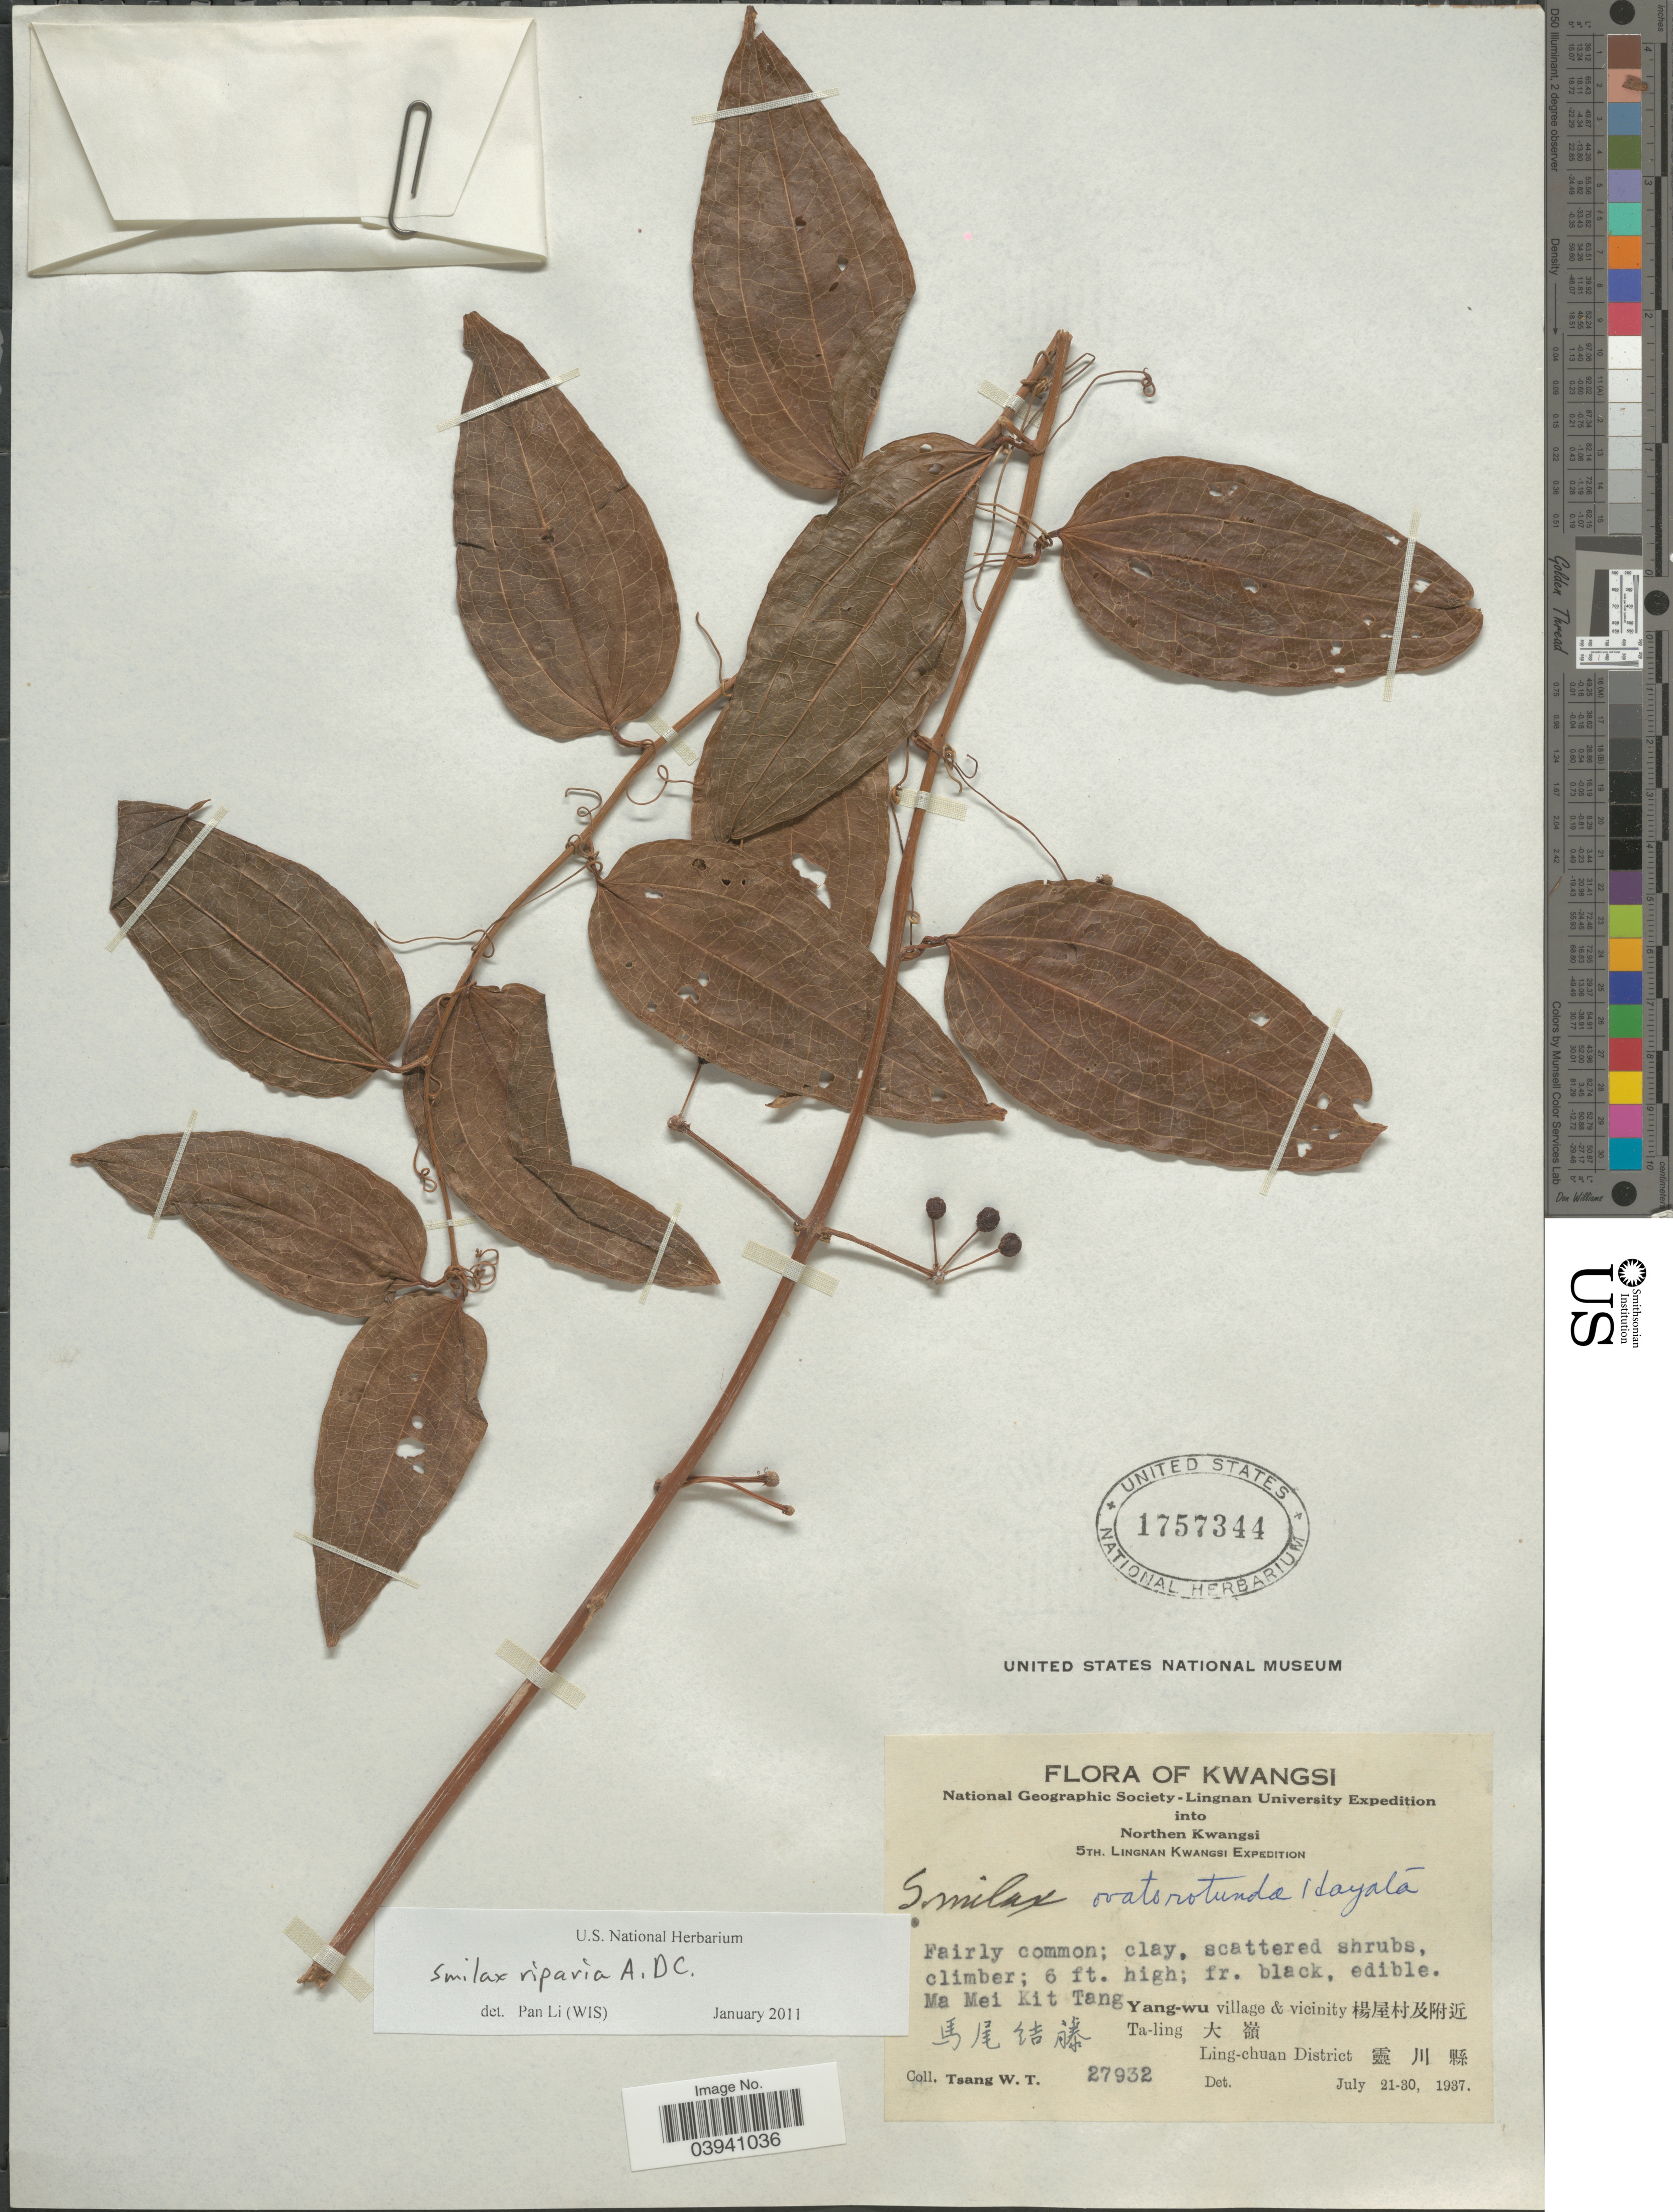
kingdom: Plantae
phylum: Tracheophyta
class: Liliopsida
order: Liliales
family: Smilacaceae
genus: Smilax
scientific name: Smilax riparia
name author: A. DC.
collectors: W. T. Tsang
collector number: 27932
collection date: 1937-07-21/1937-07-30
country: China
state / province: Guangxi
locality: Northen Kwangsi. Ma Mei Kit Tang X. Yang-wu village & vicinity X. Ta-ling X. Ling-chuan District X.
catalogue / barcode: US 1757344